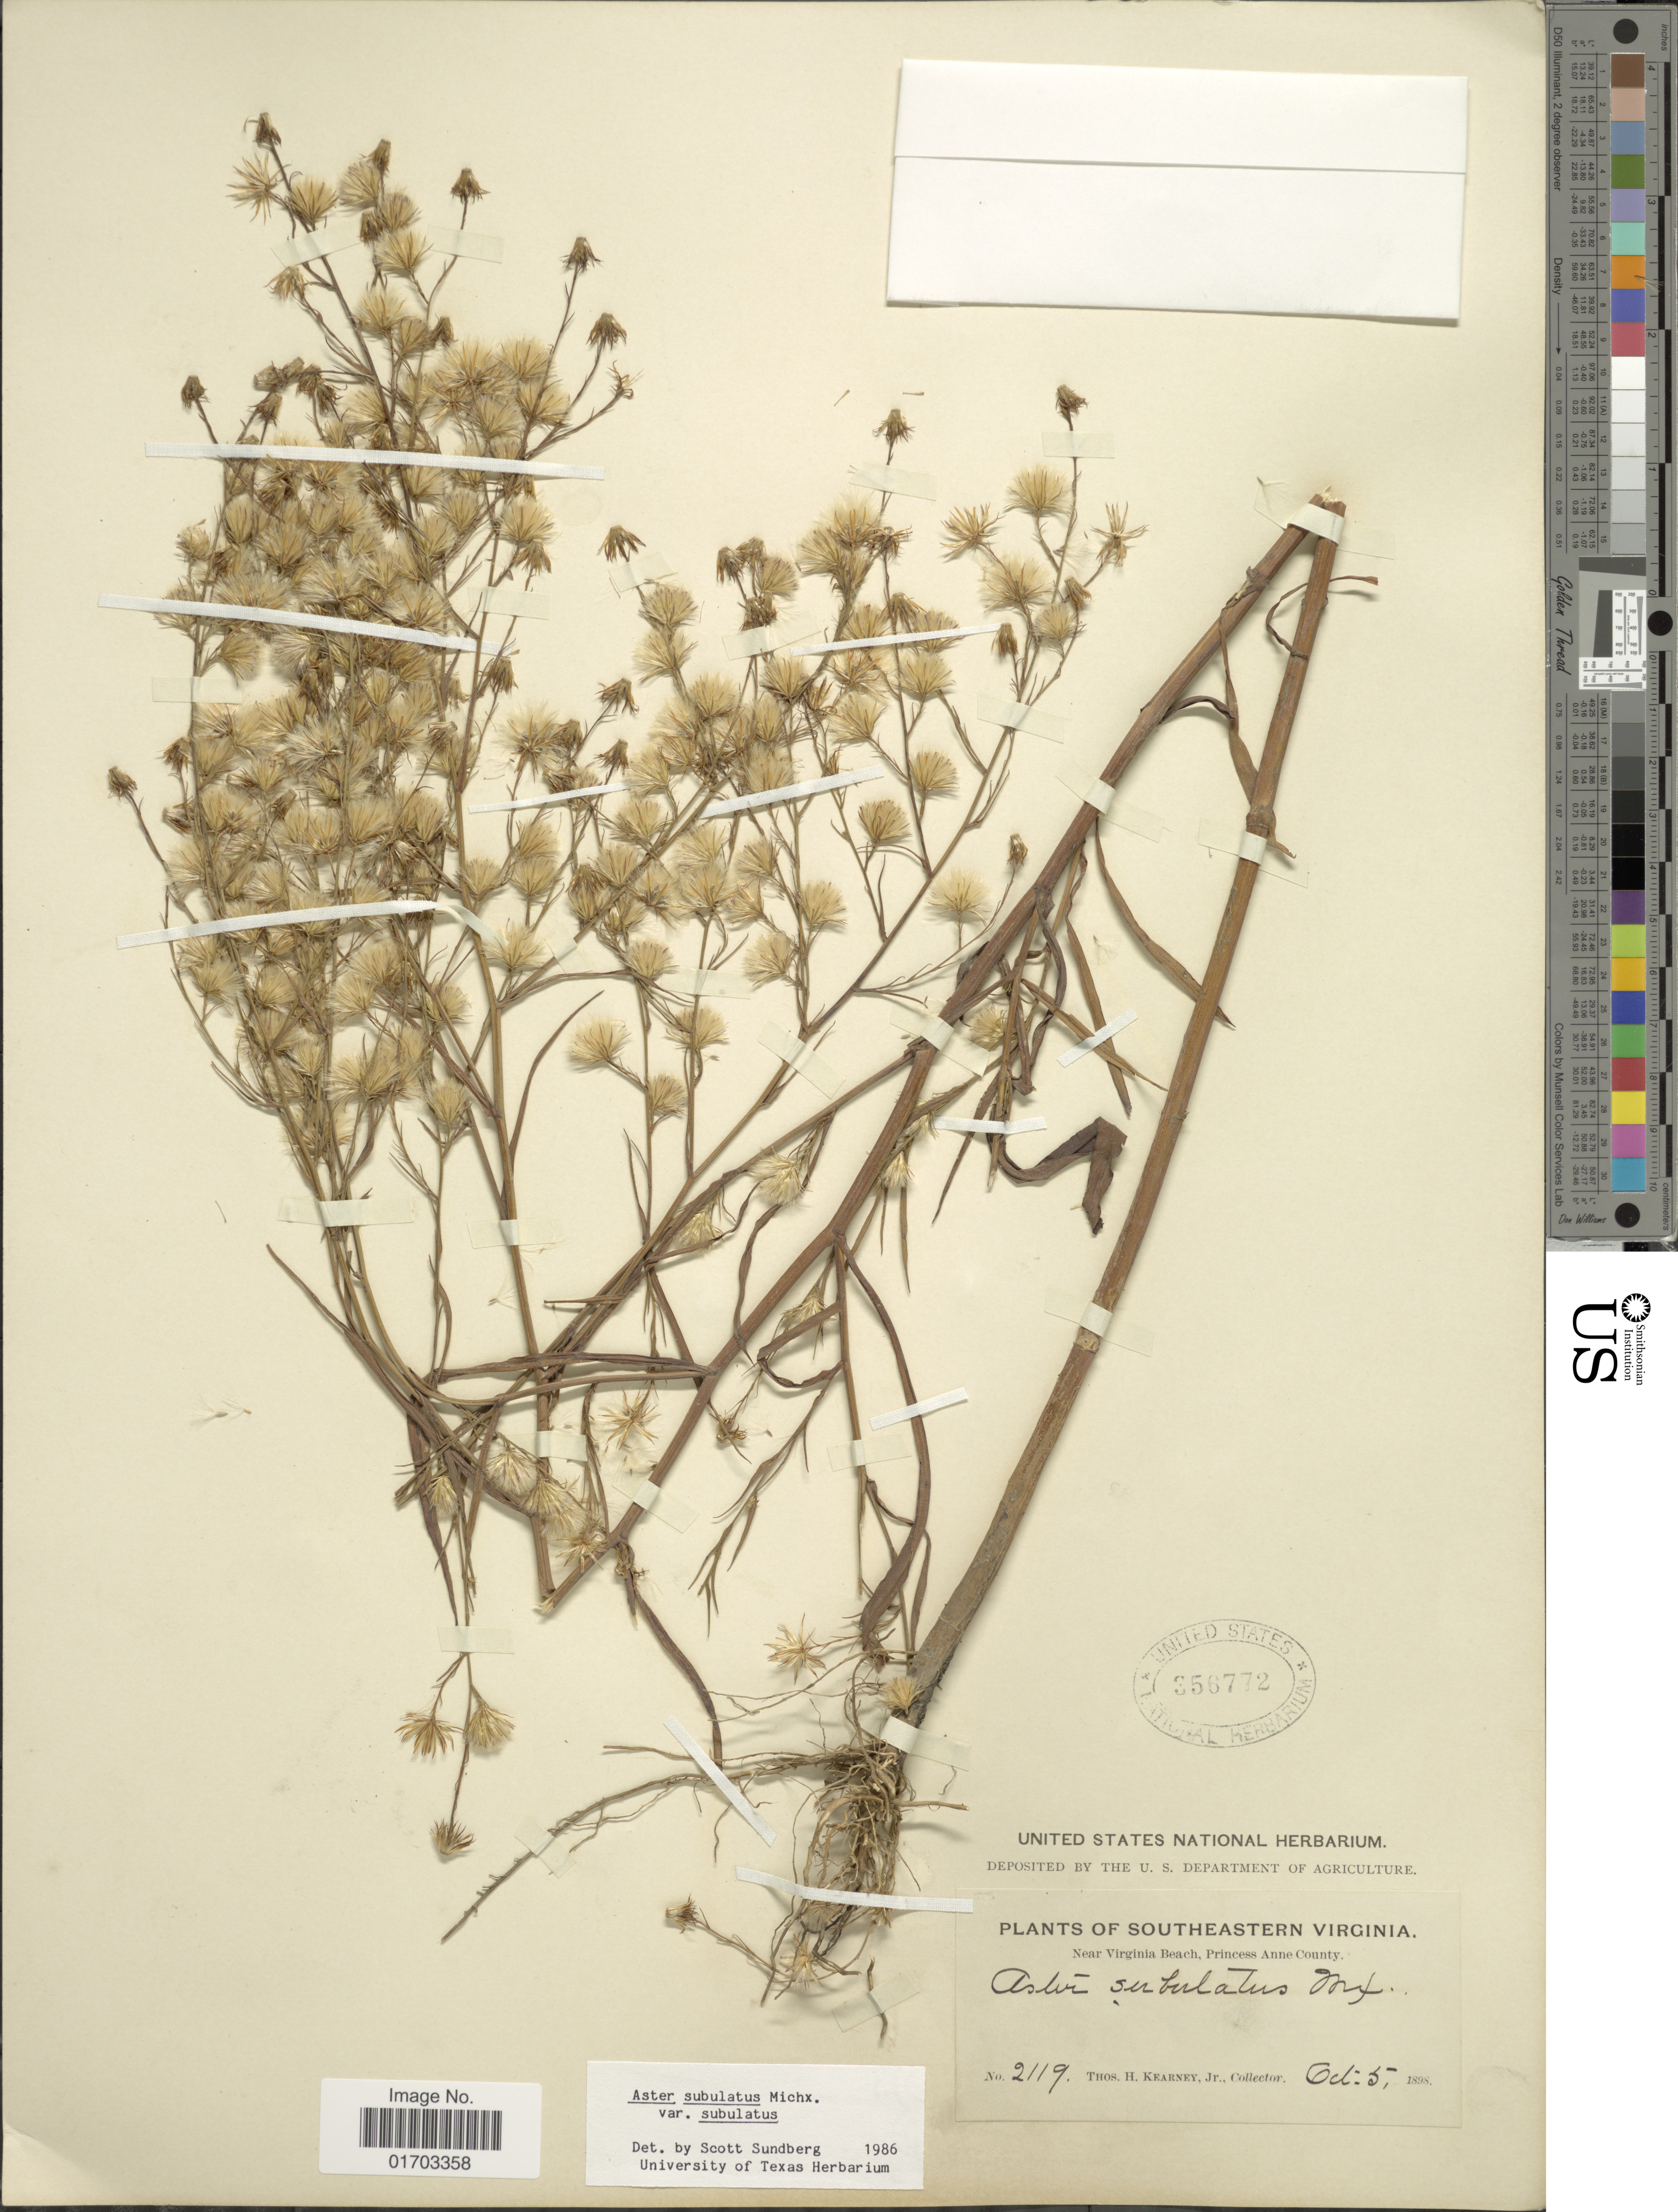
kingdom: Plantae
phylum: Tracheophyta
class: Magnoliopsida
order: Asterales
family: Asteraceae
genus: Symphyotrichum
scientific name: Symphyotrichum subulatum var. subulatum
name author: (Michx.) G.L. Nesom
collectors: T. H. Kearney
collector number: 2119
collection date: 1898-10-05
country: United States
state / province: Virginia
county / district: City of Virginia Beach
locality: Southeastern Virginia, near Virginia Beach, Princess Anne (=historic county name) County.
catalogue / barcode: US 356772